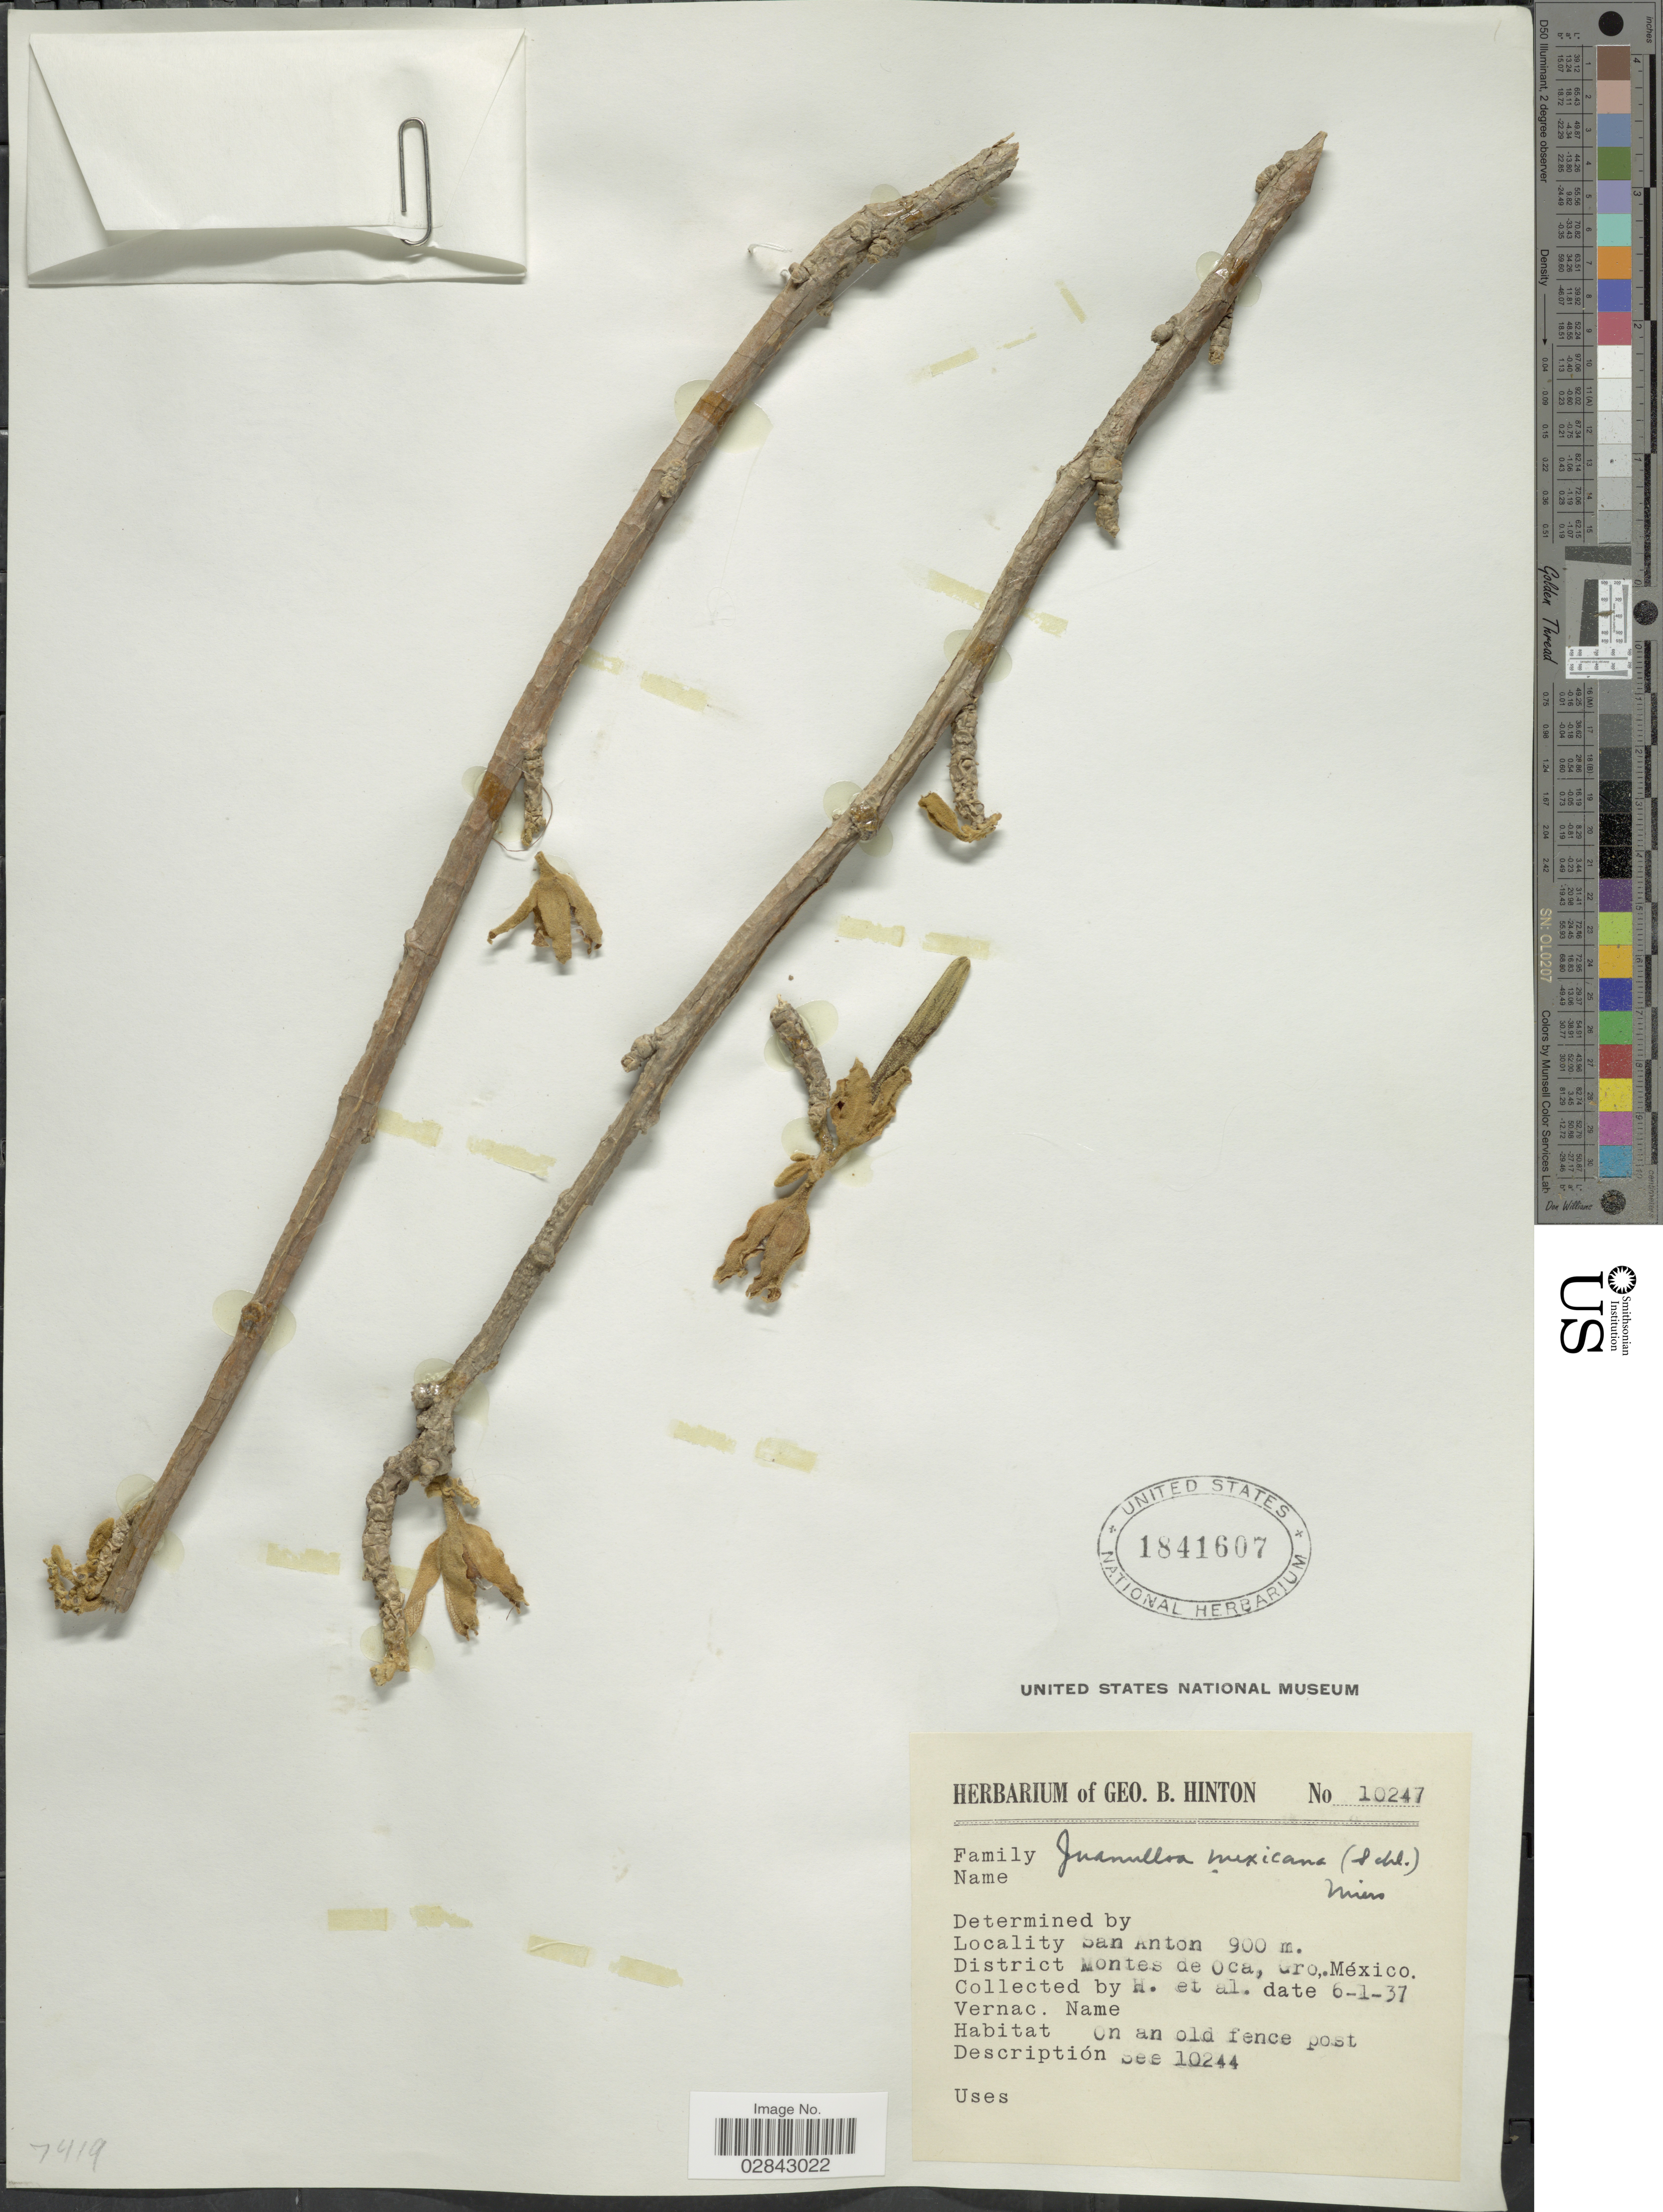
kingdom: Plantae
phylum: Tracheophyta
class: Magnoliopsida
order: Solanales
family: Solanaceae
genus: Juanulloa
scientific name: Juanulloa mexicana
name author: Miers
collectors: G. B. Hinton & et al.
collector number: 10247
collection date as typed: Transcribed d/m/y: 6/1/37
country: Mexico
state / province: Guerrero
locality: San Anton. District Montes de Oca, Gro.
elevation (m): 900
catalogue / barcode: US 1841607